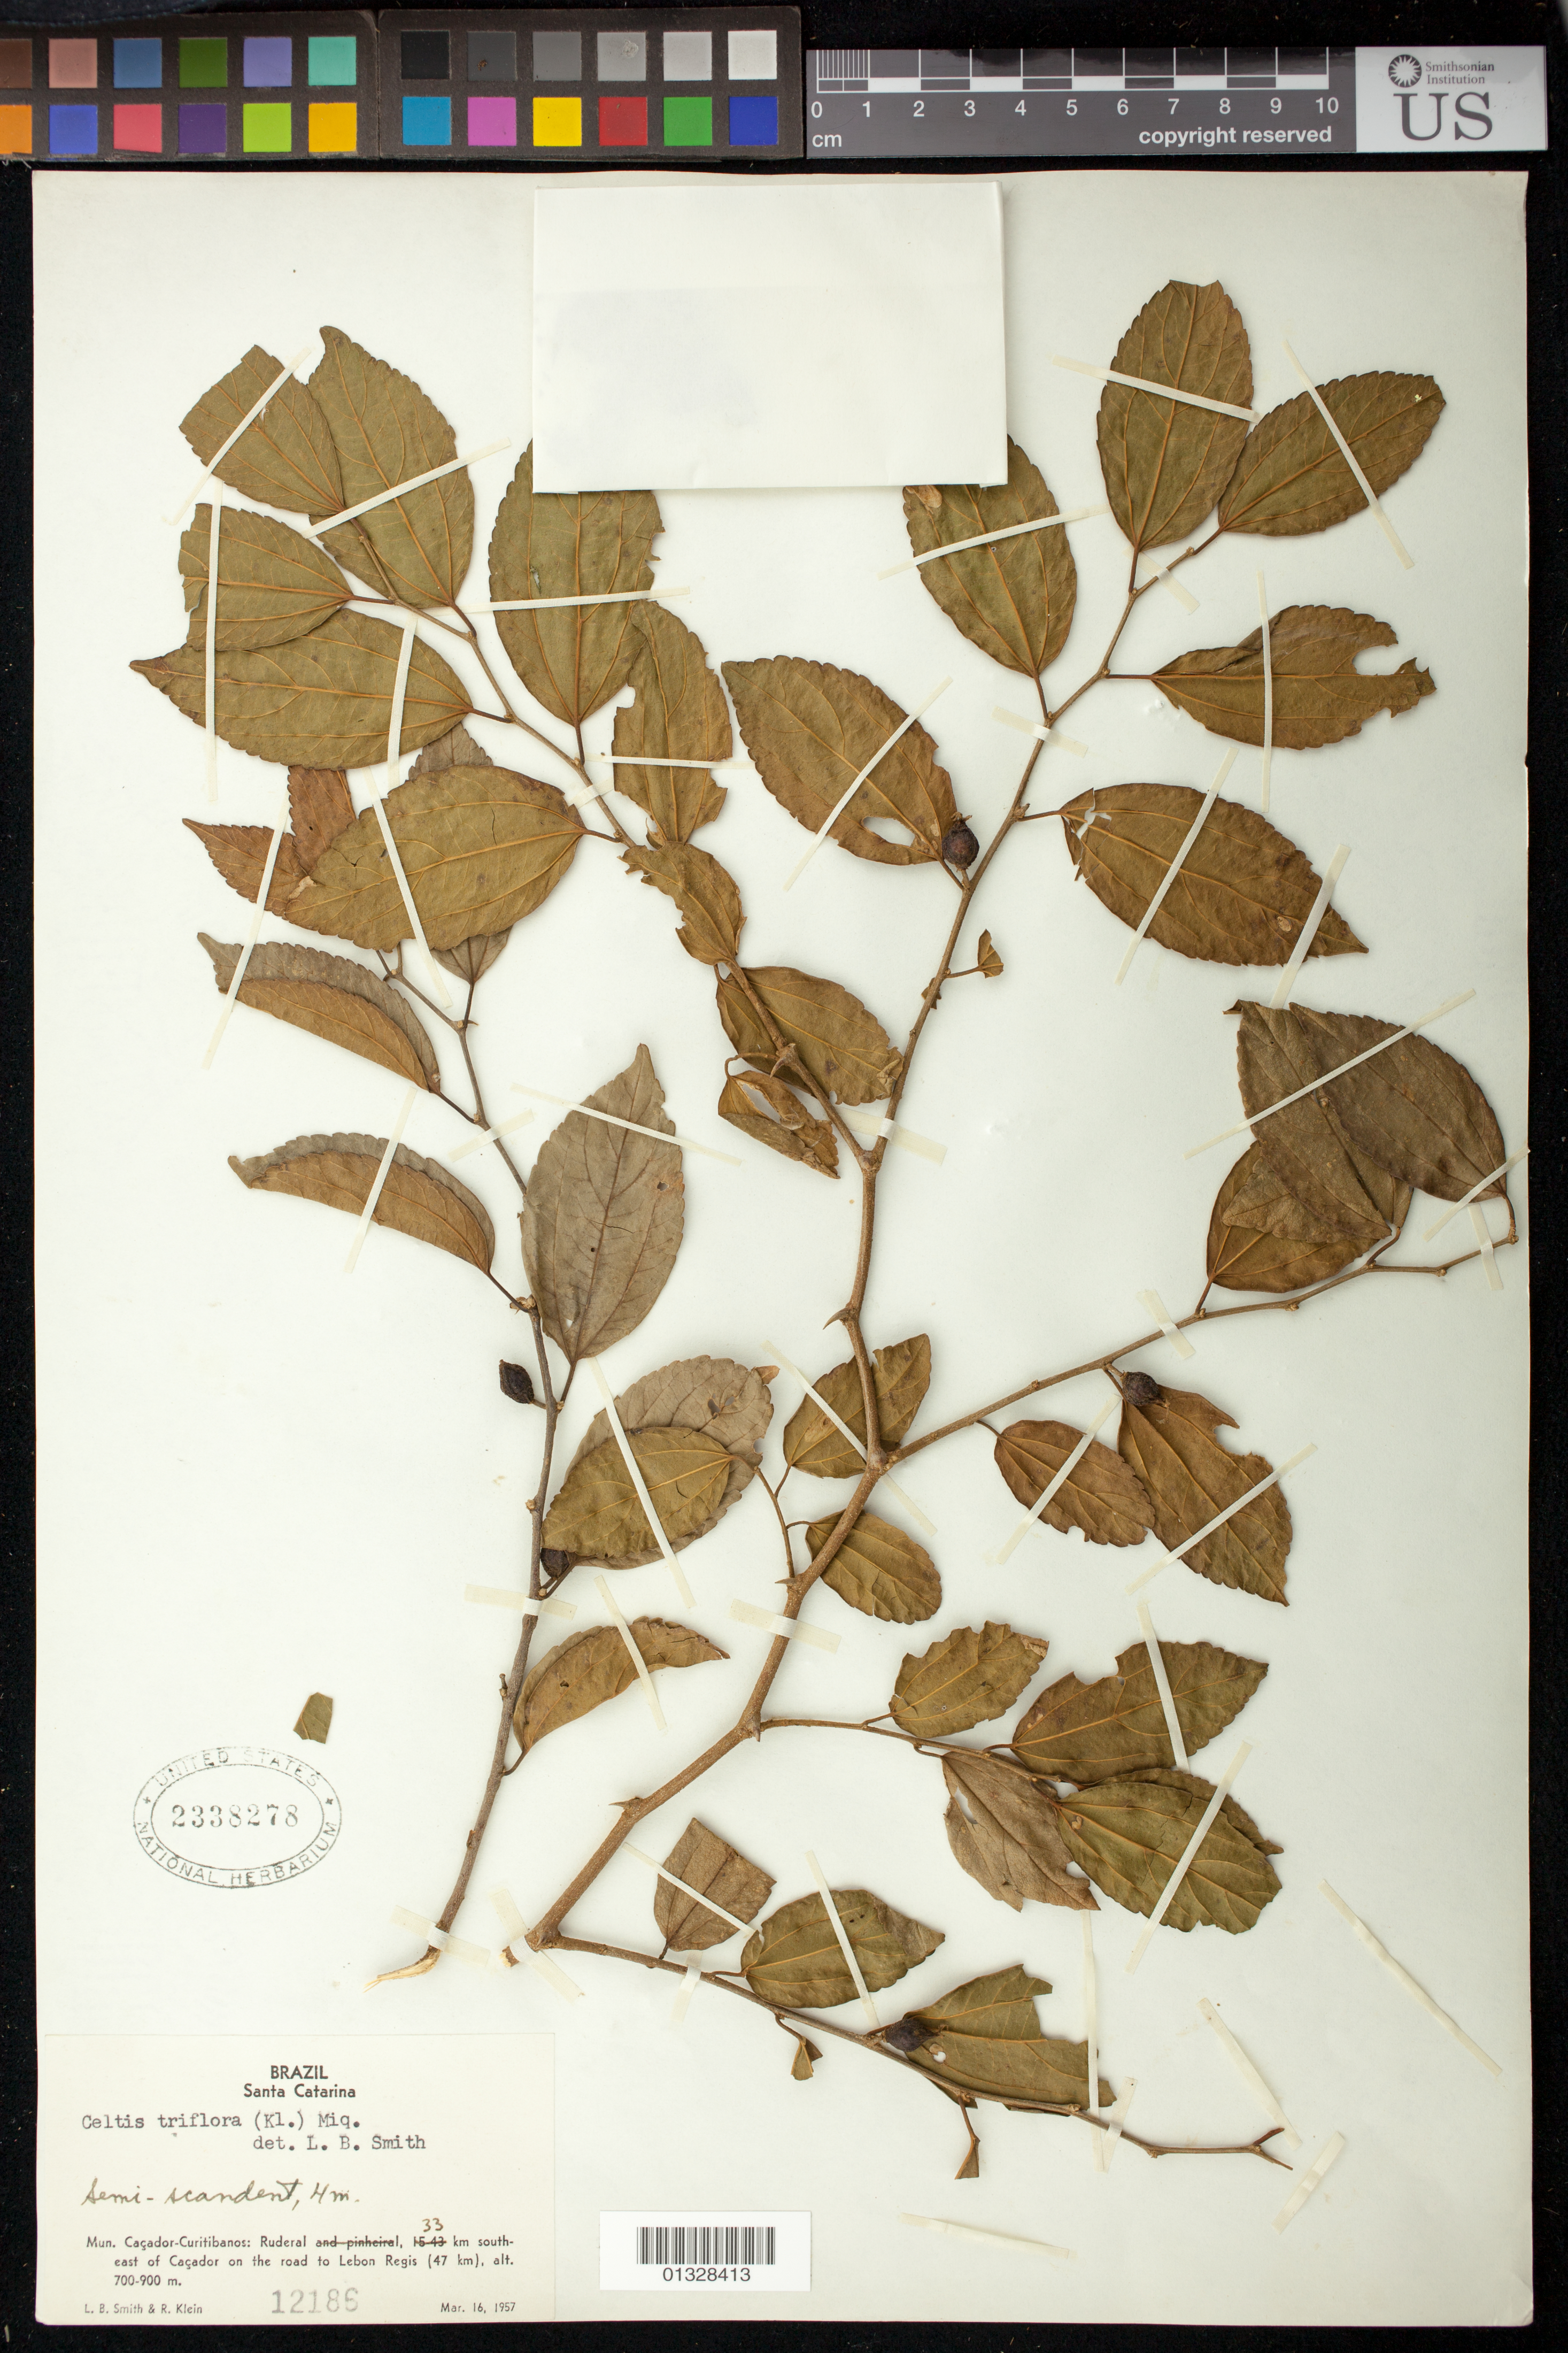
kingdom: Plantae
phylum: Tracheophyta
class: Magnoliopsida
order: Rosales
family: Cannabaceae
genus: Celtis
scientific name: Celtis triflora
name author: (Klotzsch) Ruiz ex Miq.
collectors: L. Smith & R. M. Klein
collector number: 12186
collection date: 1957-03-16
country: Brazil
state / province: Santa Catarina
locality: Caçador-Curitibanos: Ruderal, 33 Km south-east of Caçador on the road to Lebon Regis (47 Km)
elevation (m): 700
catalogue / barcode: US 2338278